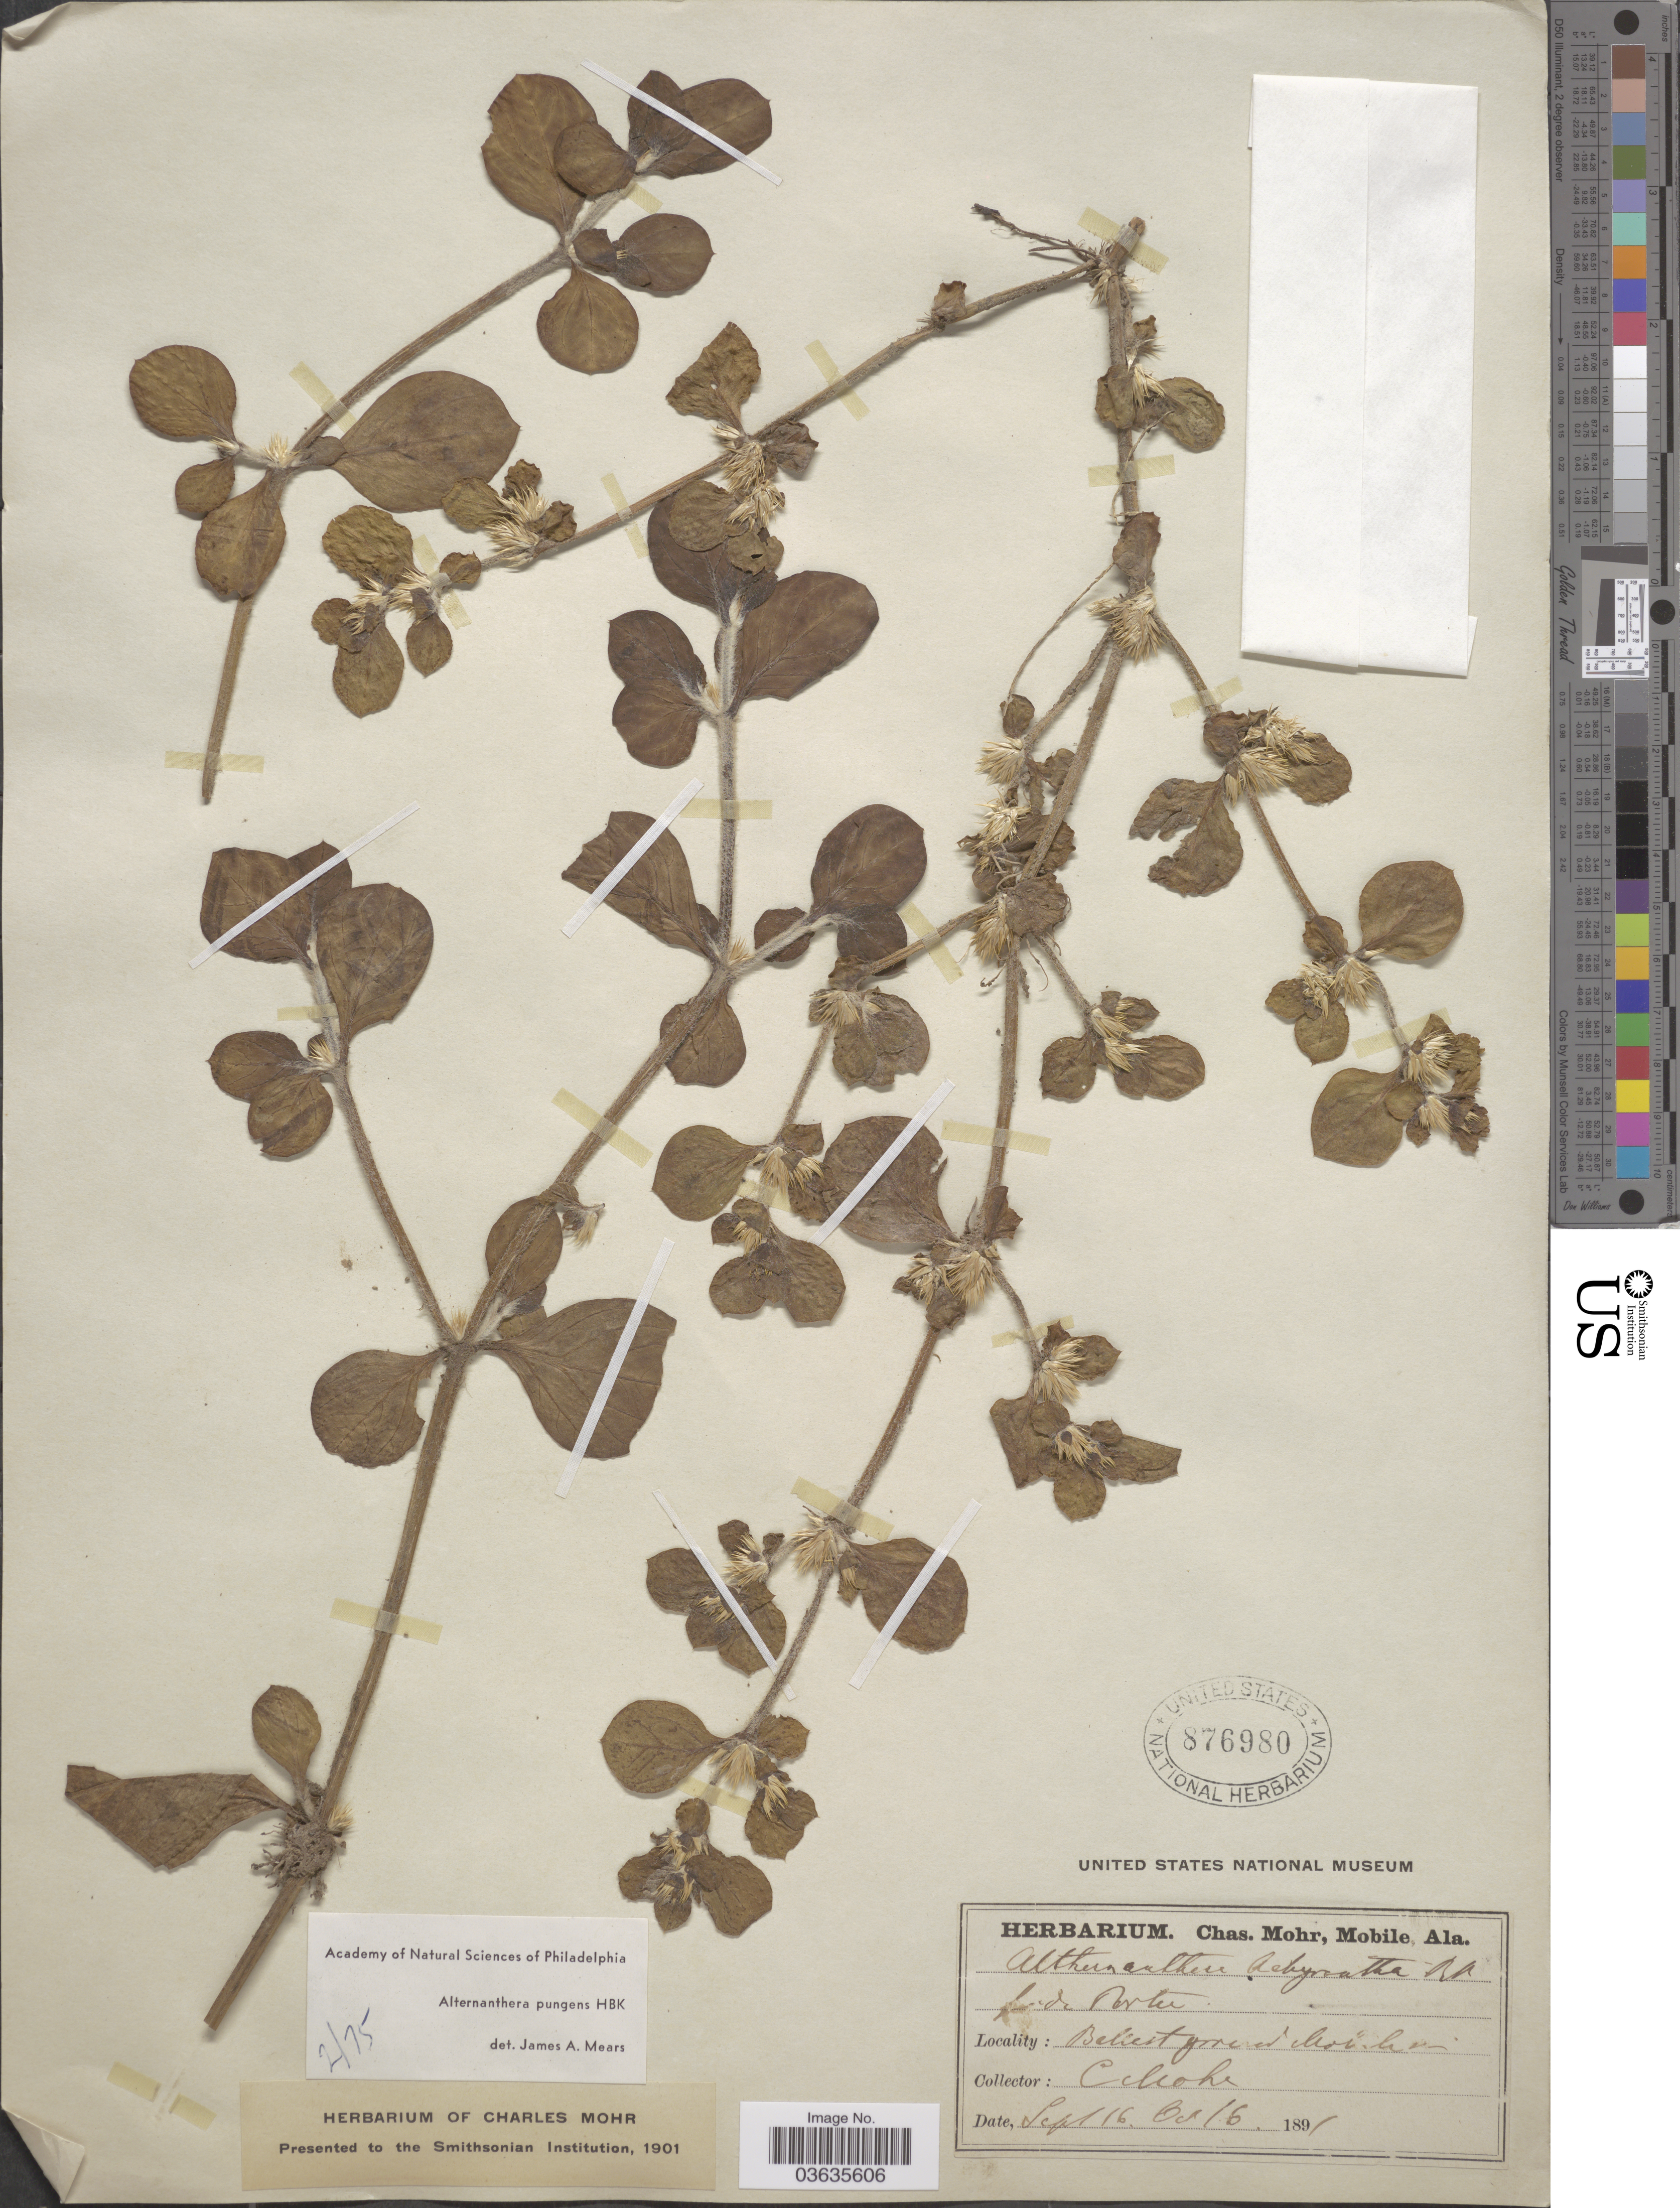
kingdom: Plantae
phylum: Tracheophyta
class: Magnoliopsida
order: Caryophyllales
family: Amaranthaceae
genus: Alternanthera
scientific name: Alternanthera caracasana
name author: Kunth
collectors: Mohr, C. T. (herbarium)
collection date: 1891-10-16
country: United States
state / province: Alabama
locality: Ballast ground Mobile.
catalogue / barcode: US 876980